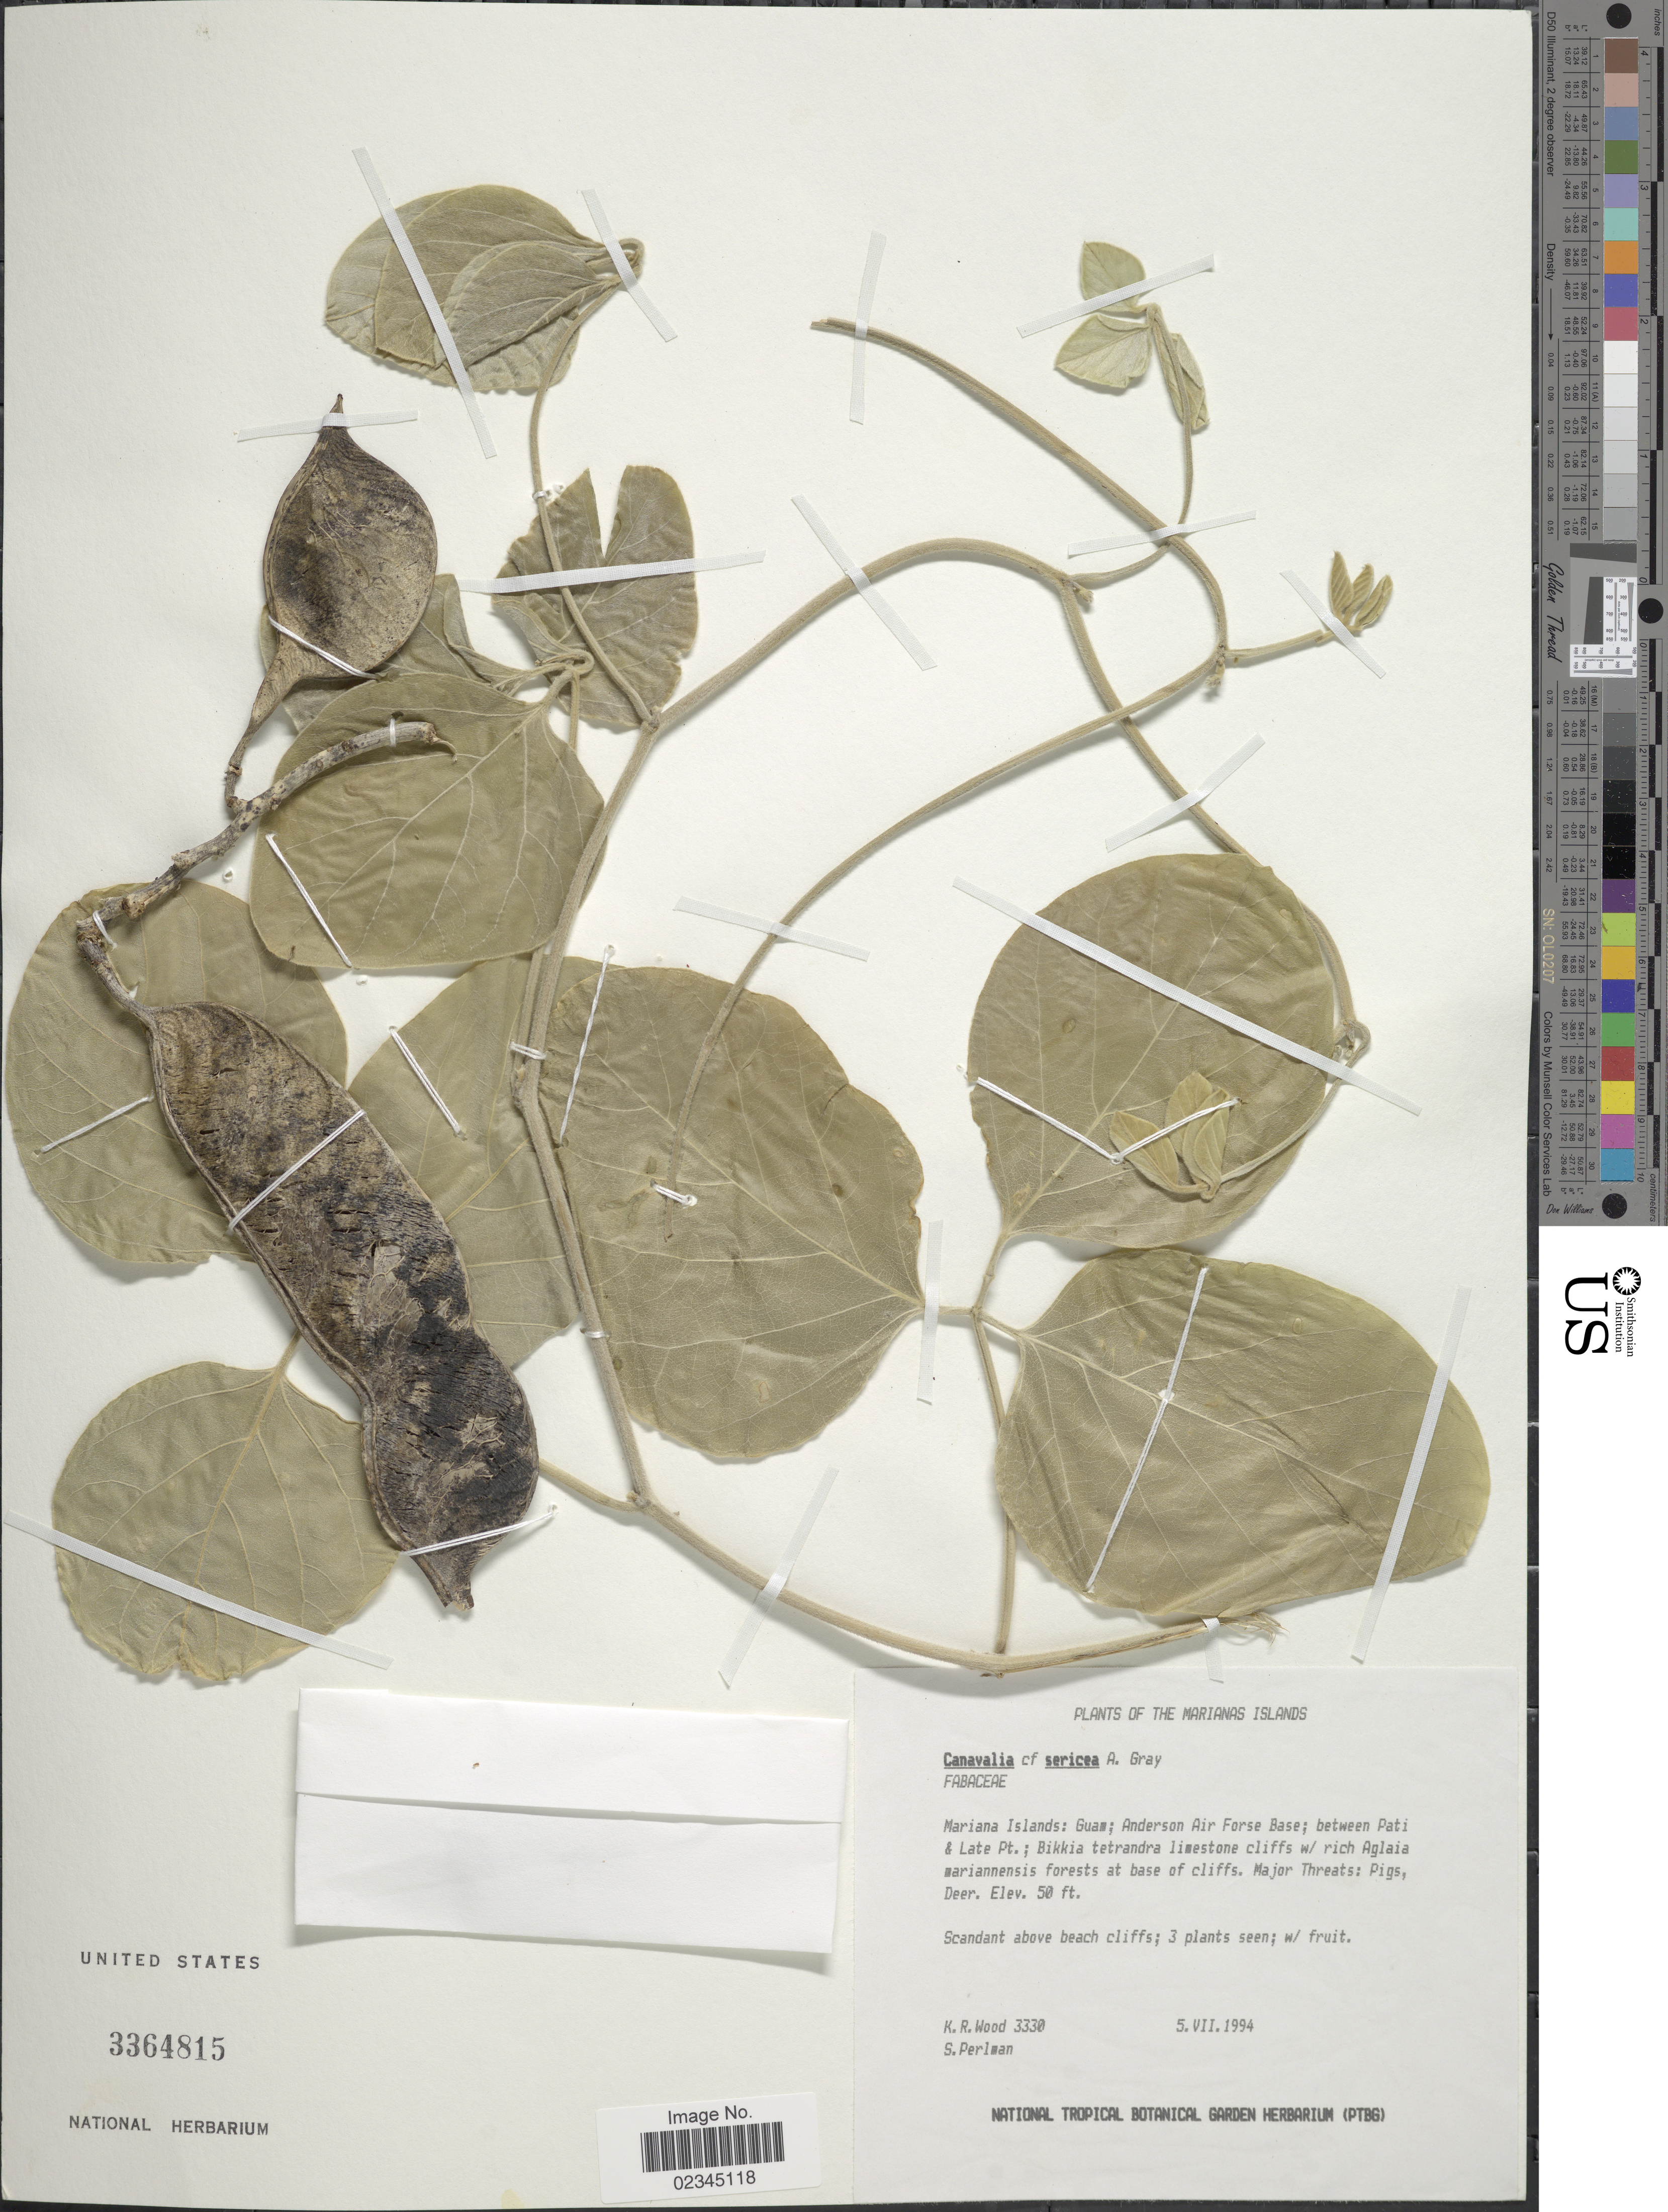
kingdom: Plantae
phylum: Tracheophyta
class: Magnoliopsida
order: Fabales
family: Fabaceae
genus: Canavalia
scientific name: Canavalia sericea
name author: A. Gray in Wilkes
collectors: K. R. Wood & S. Perlman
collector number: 3330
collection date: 1994-07-05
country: Guam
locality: Mariana Islands: Guam; Andersen Air Force Base; between Pati & Late Pt.; Bikkia tertrandra limestone. Marianas Islands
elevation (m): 15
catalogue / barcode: US 3364815